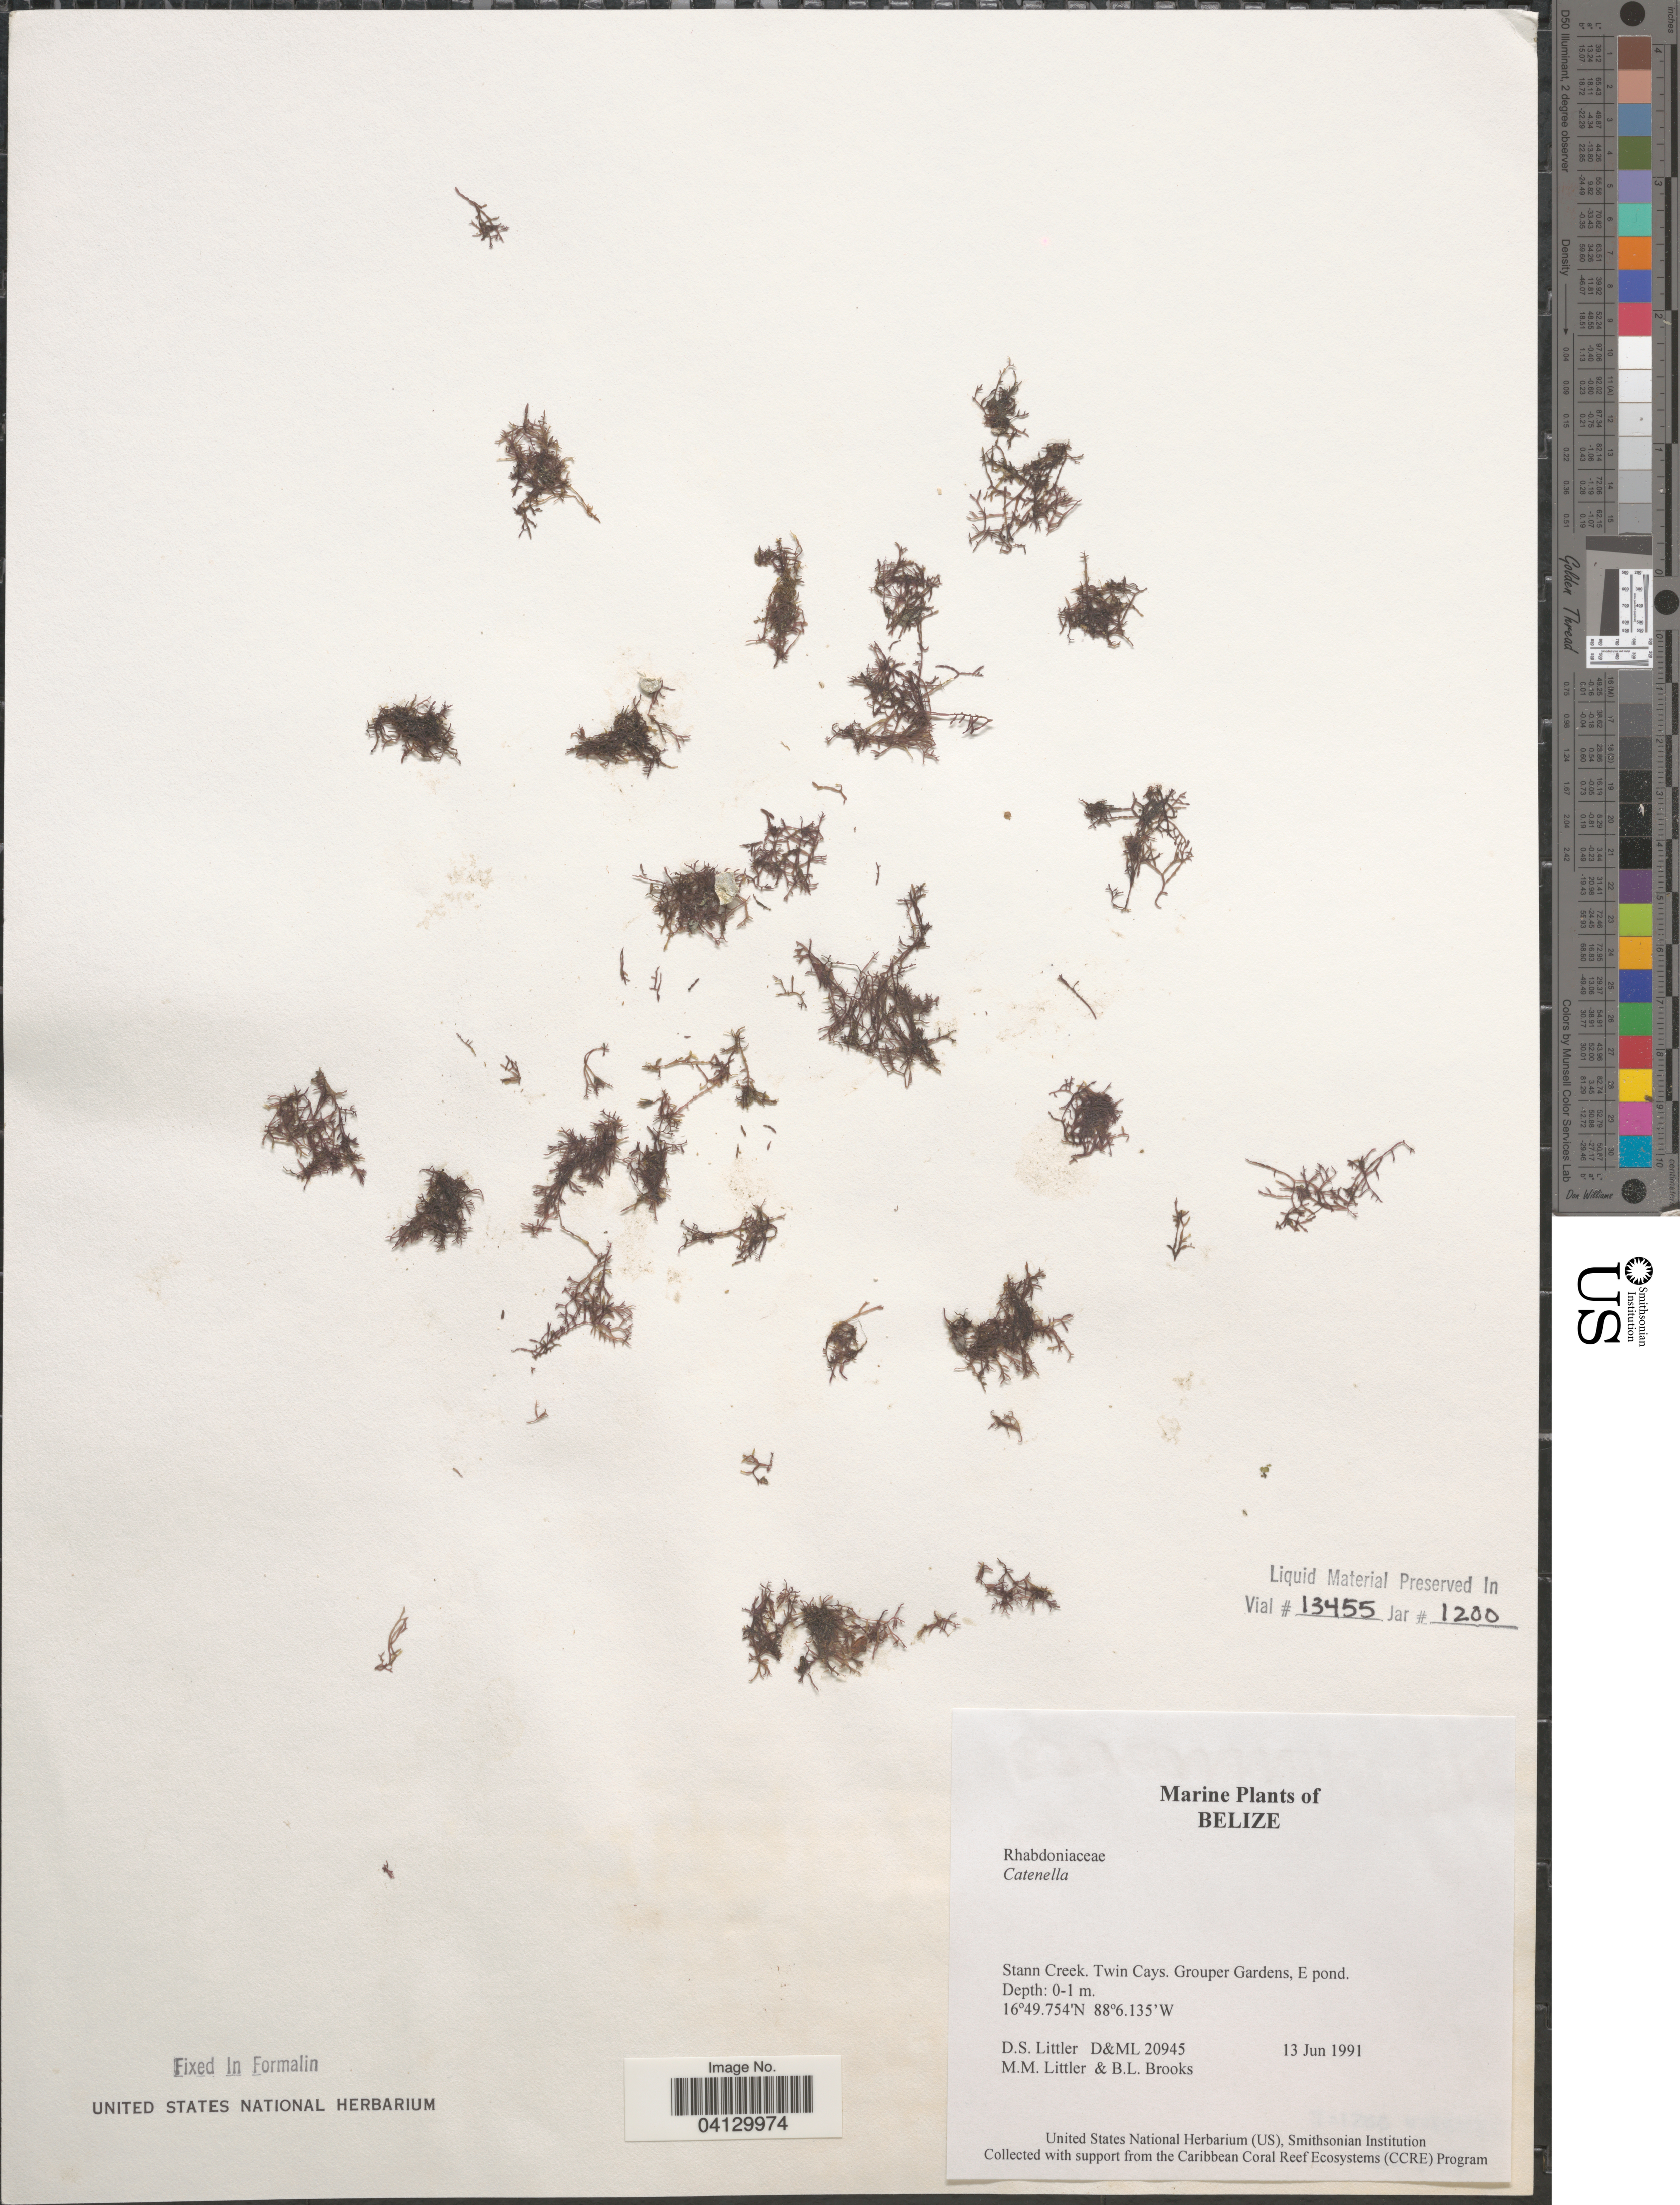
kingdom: Plantae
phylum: Rhodophyta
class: Florideophyceae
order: Gigartinales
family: Caulacanthaceae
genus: Catenella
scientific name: Catenella sp.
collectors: D. S. Littler & B. Brooks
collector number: D&ML20945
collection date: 1991-06-13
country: Belize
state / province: Stann Creek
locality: Twin Cays. Grouper Gardens, E pond.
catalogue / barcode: US 328838